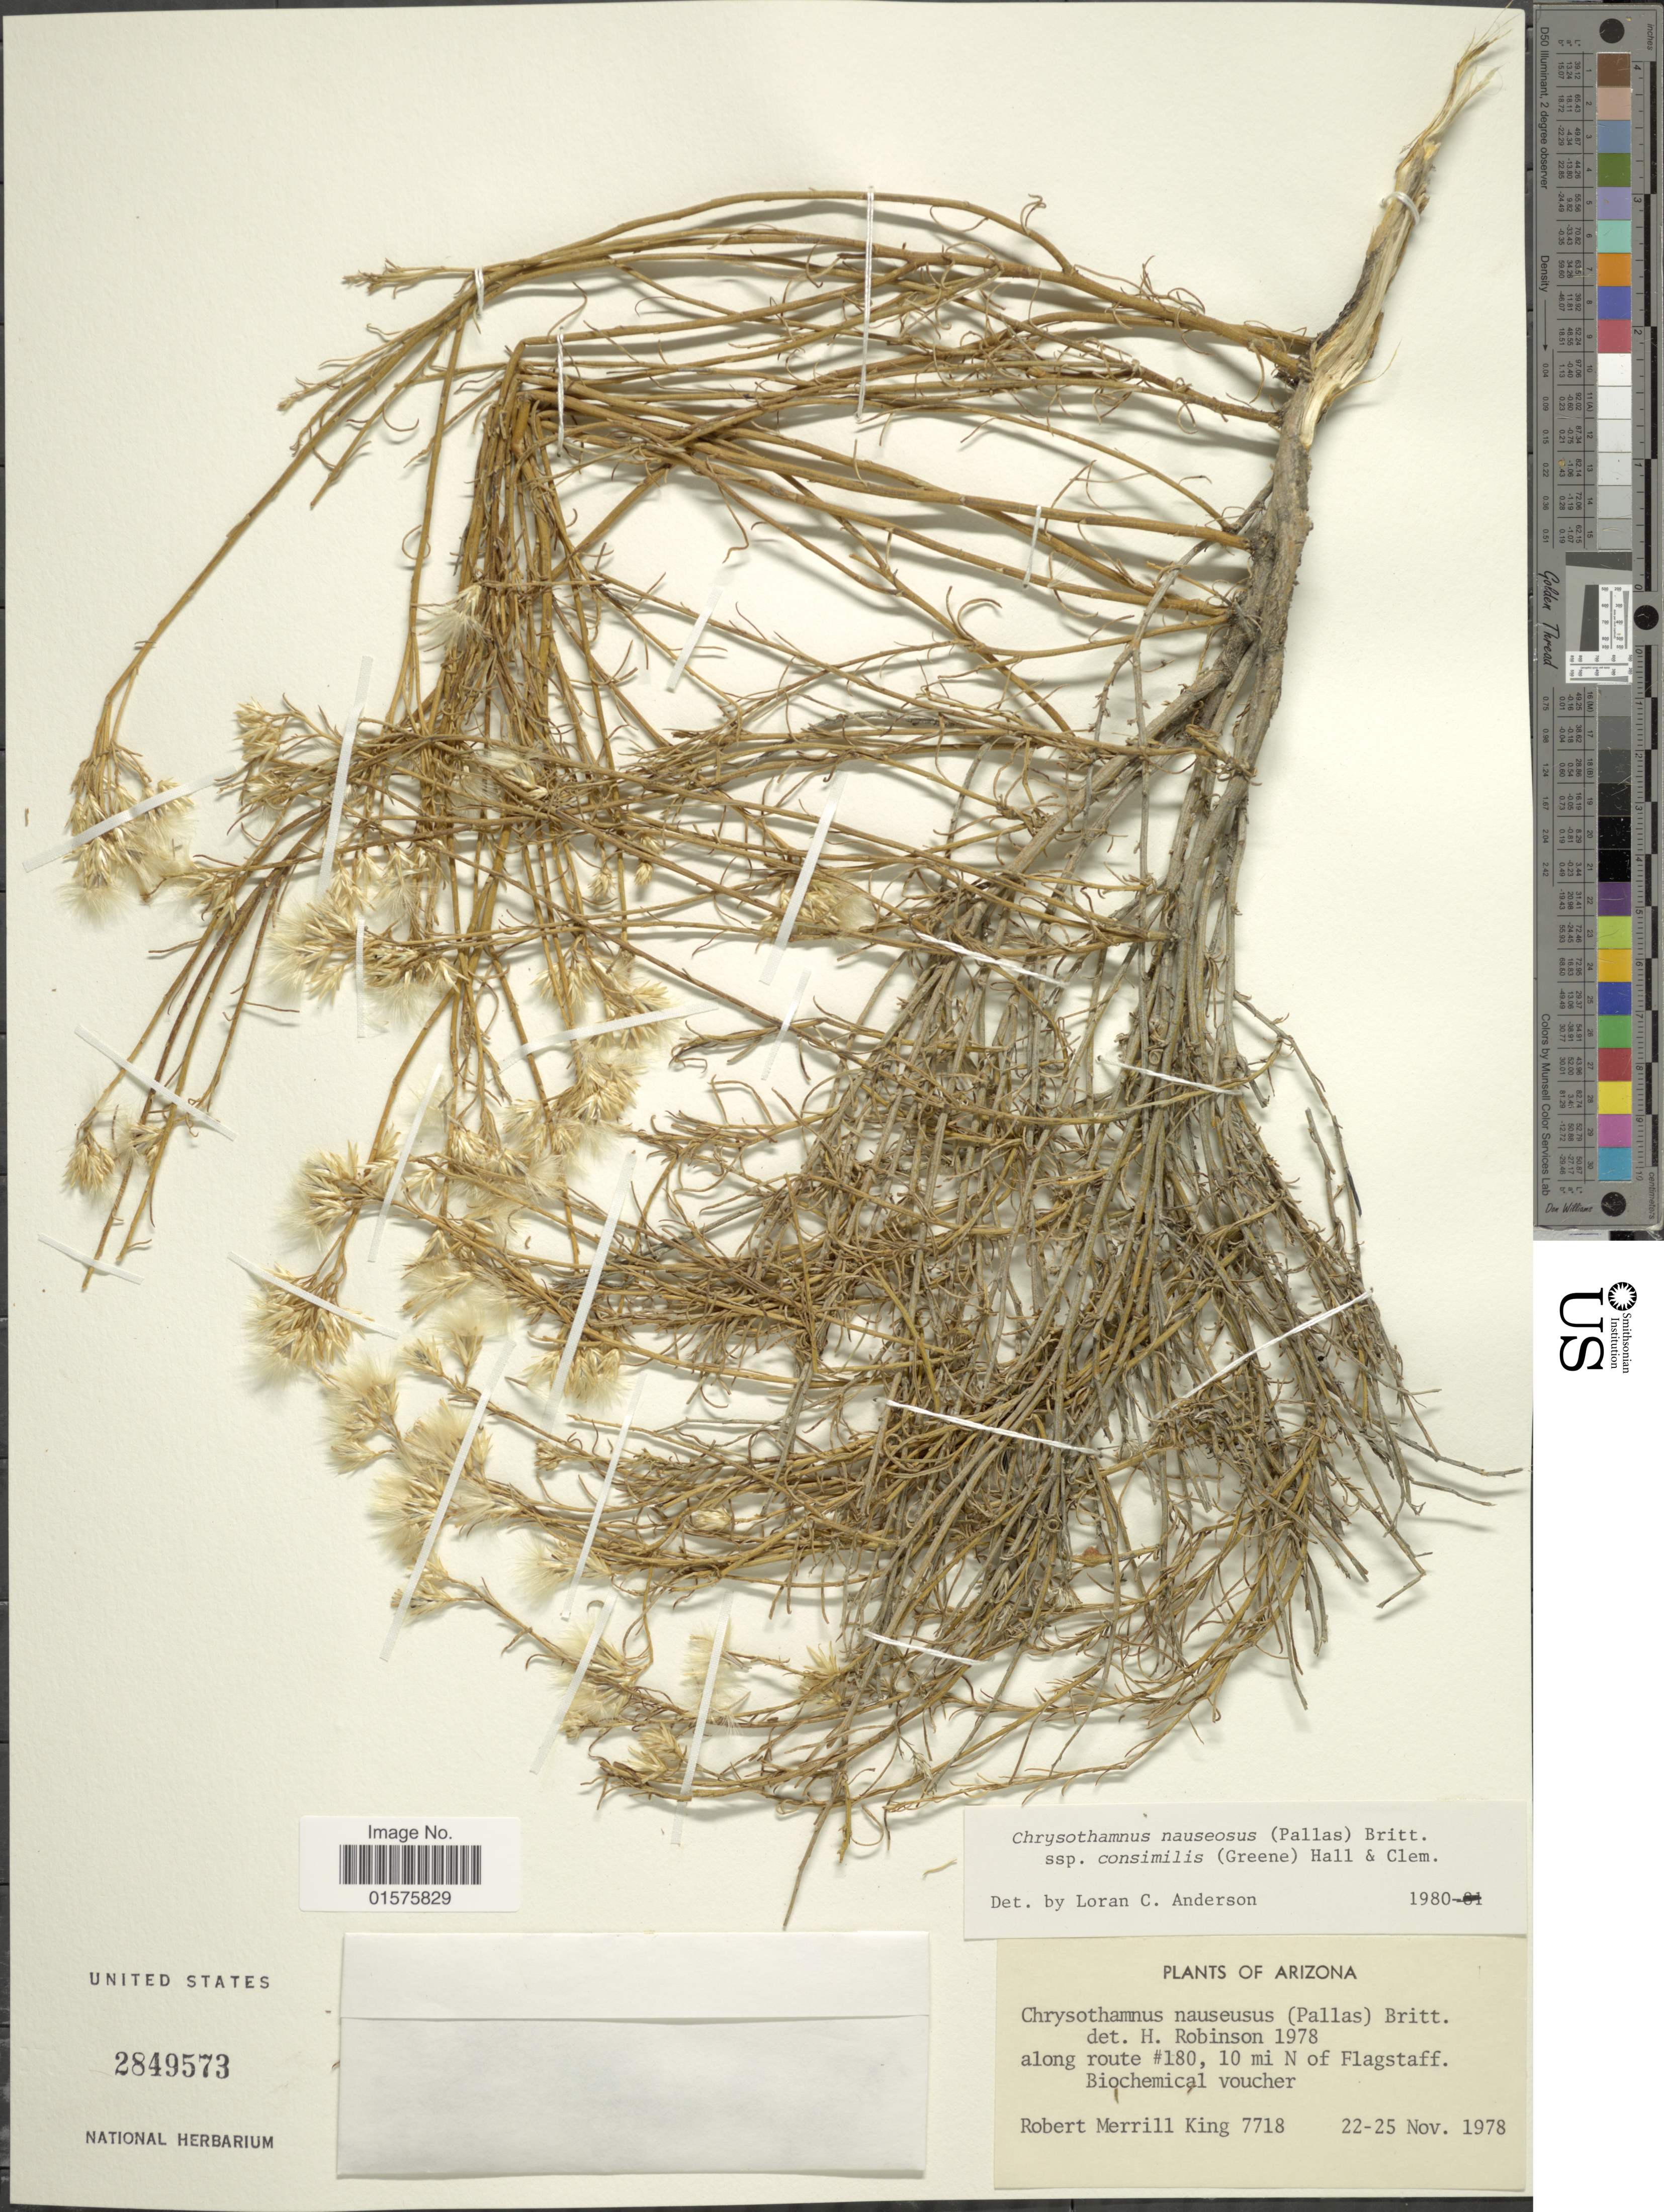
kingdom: Plantae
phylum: Tracheophyta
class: Magnoliopsida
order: Asterales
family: Asteraceae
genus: Ericameria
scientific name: Ericameria nauseosa var. oreophila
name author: (A. Nelson) G.L. Nesom & G.I. Baird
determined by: Urbatsch, Lowell E., Curator (LSU), Louisiana State University (UNITED STATES)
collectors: R. M. King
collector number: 7718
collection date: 1978-11-22/1978-11-25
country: United States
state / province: Arizona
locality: Along route #180, 10 mi N of Flagstaff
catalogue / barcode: US 2849573